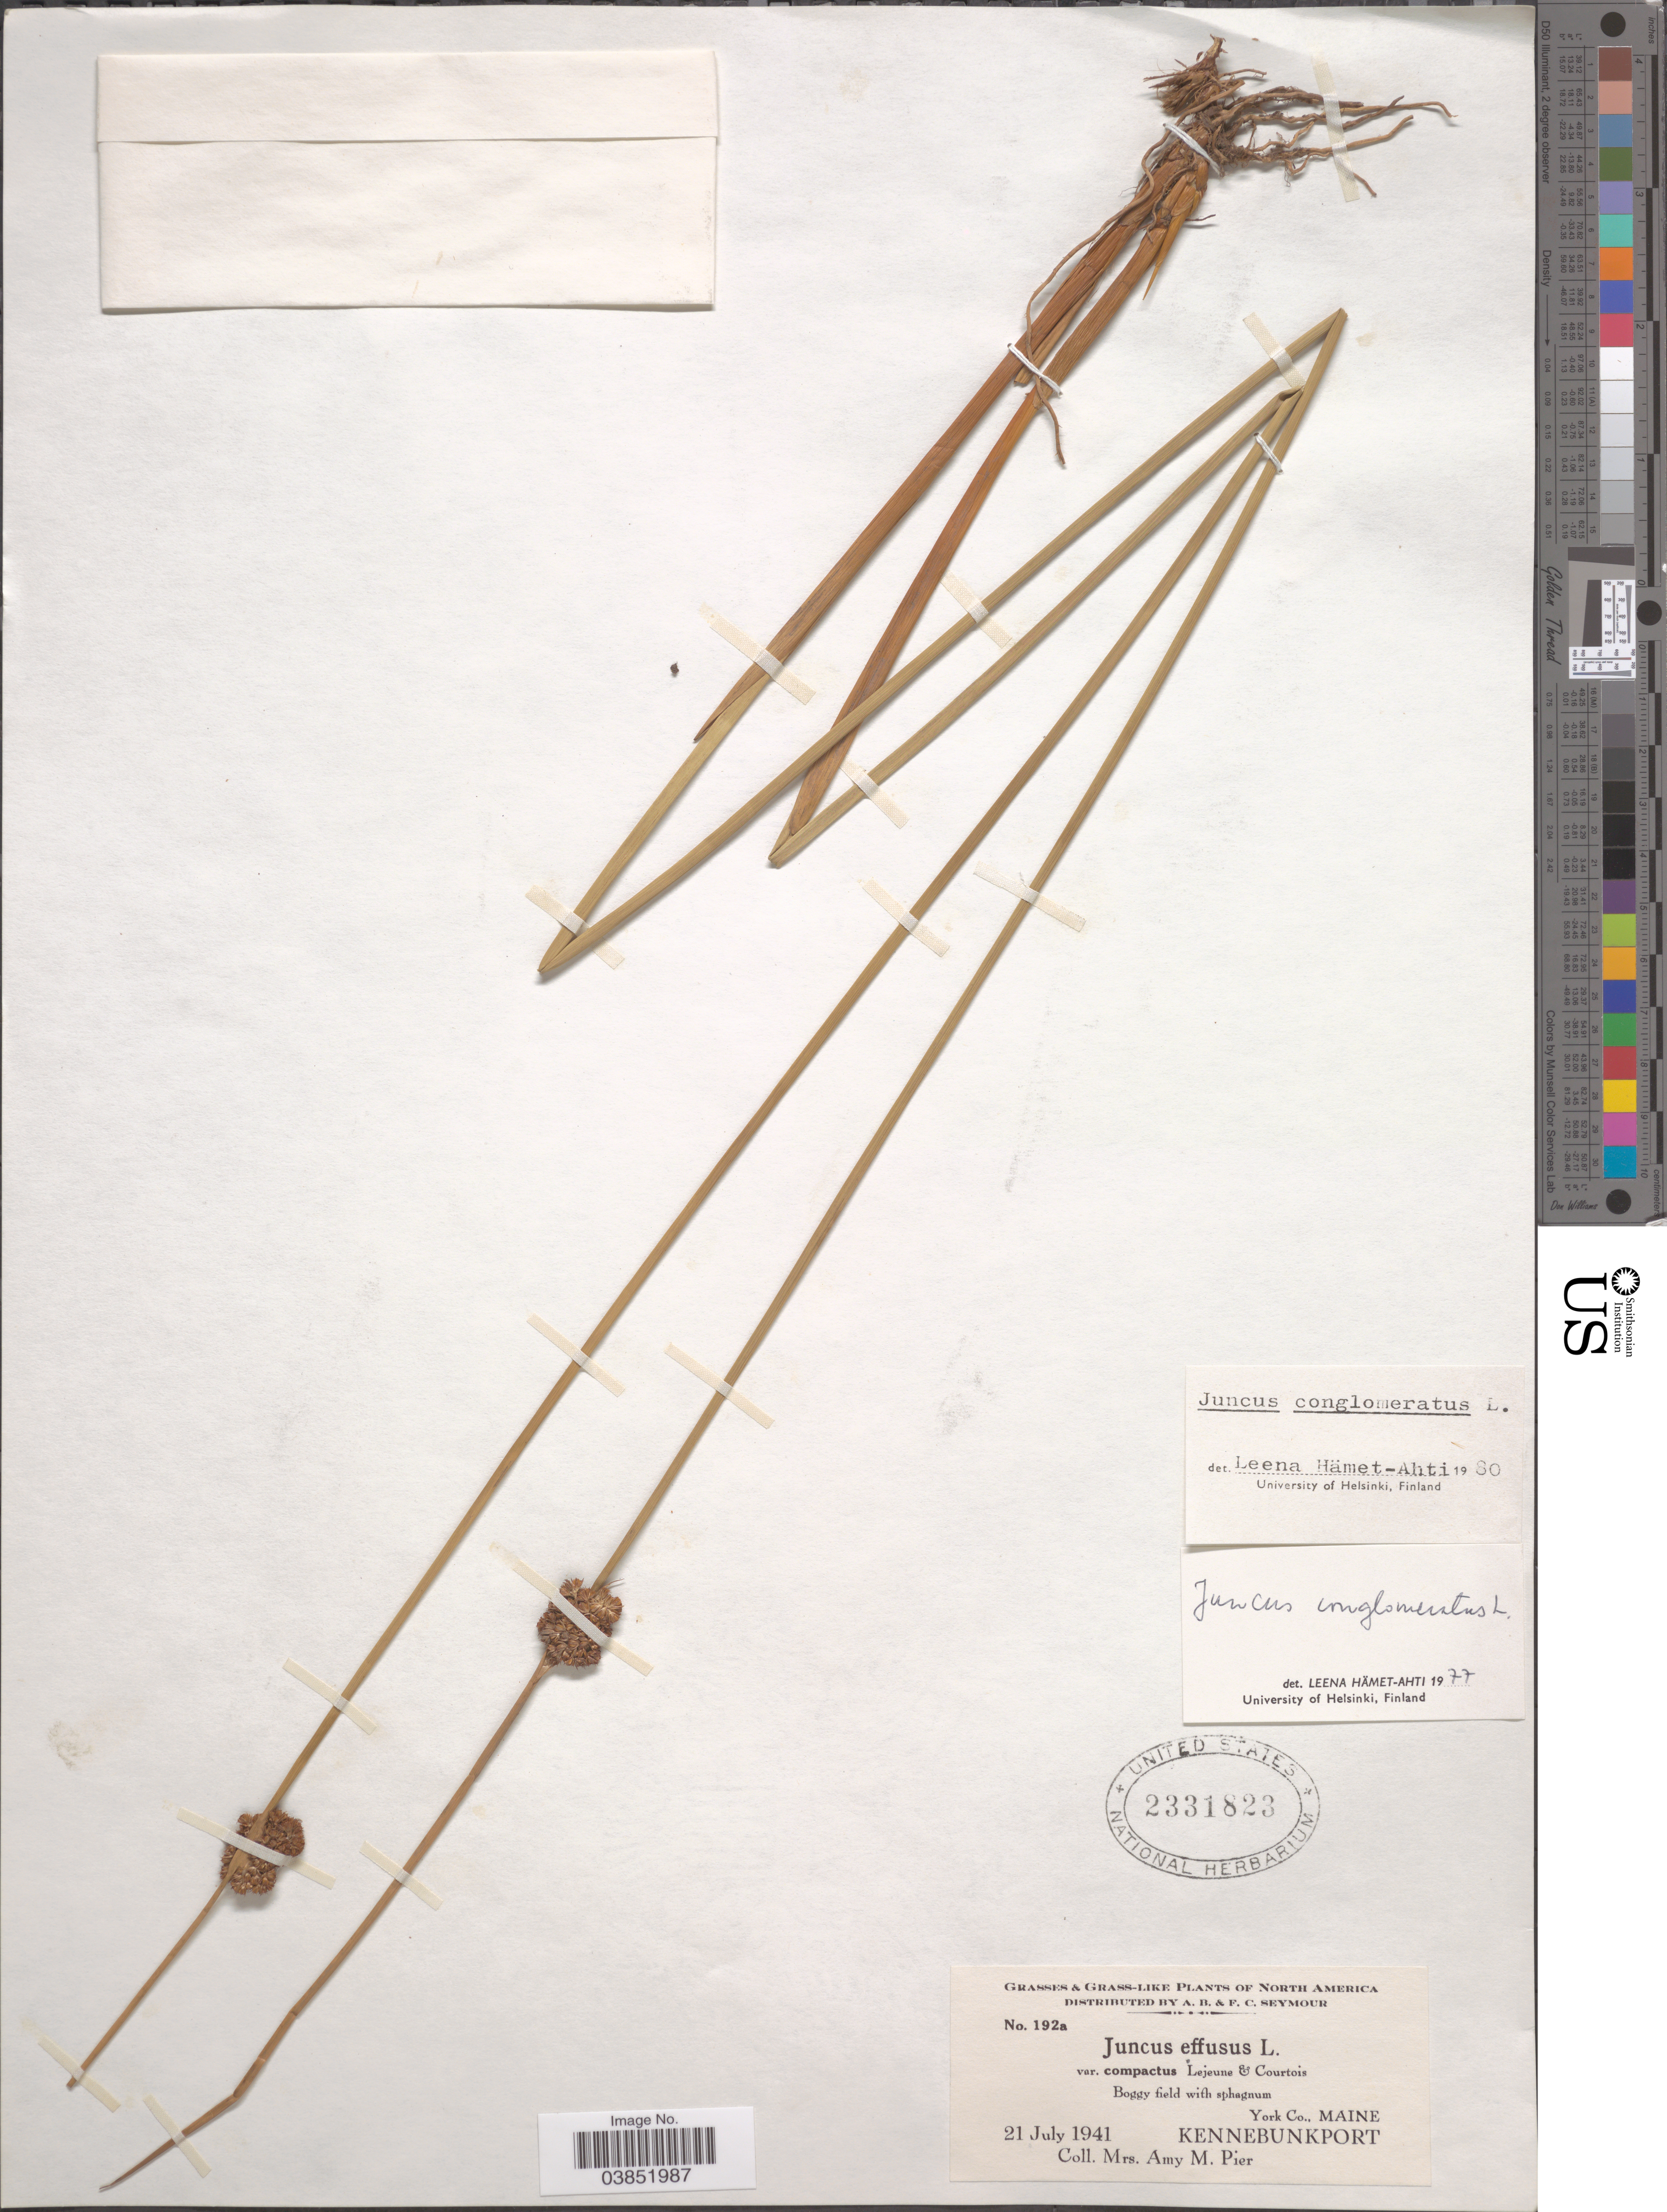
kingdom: Plantae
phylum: Tracheophyta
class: Liliopsida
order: Poales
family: Juncaceae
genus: Juncus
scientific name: Juncus conglomeratus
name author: L.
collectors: A. Pier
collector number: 192a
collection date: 1941-07-21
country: United States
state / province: Maine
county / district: York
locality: Boggy field with sphagnum. Kennebunkport.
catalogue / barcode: US 2331823